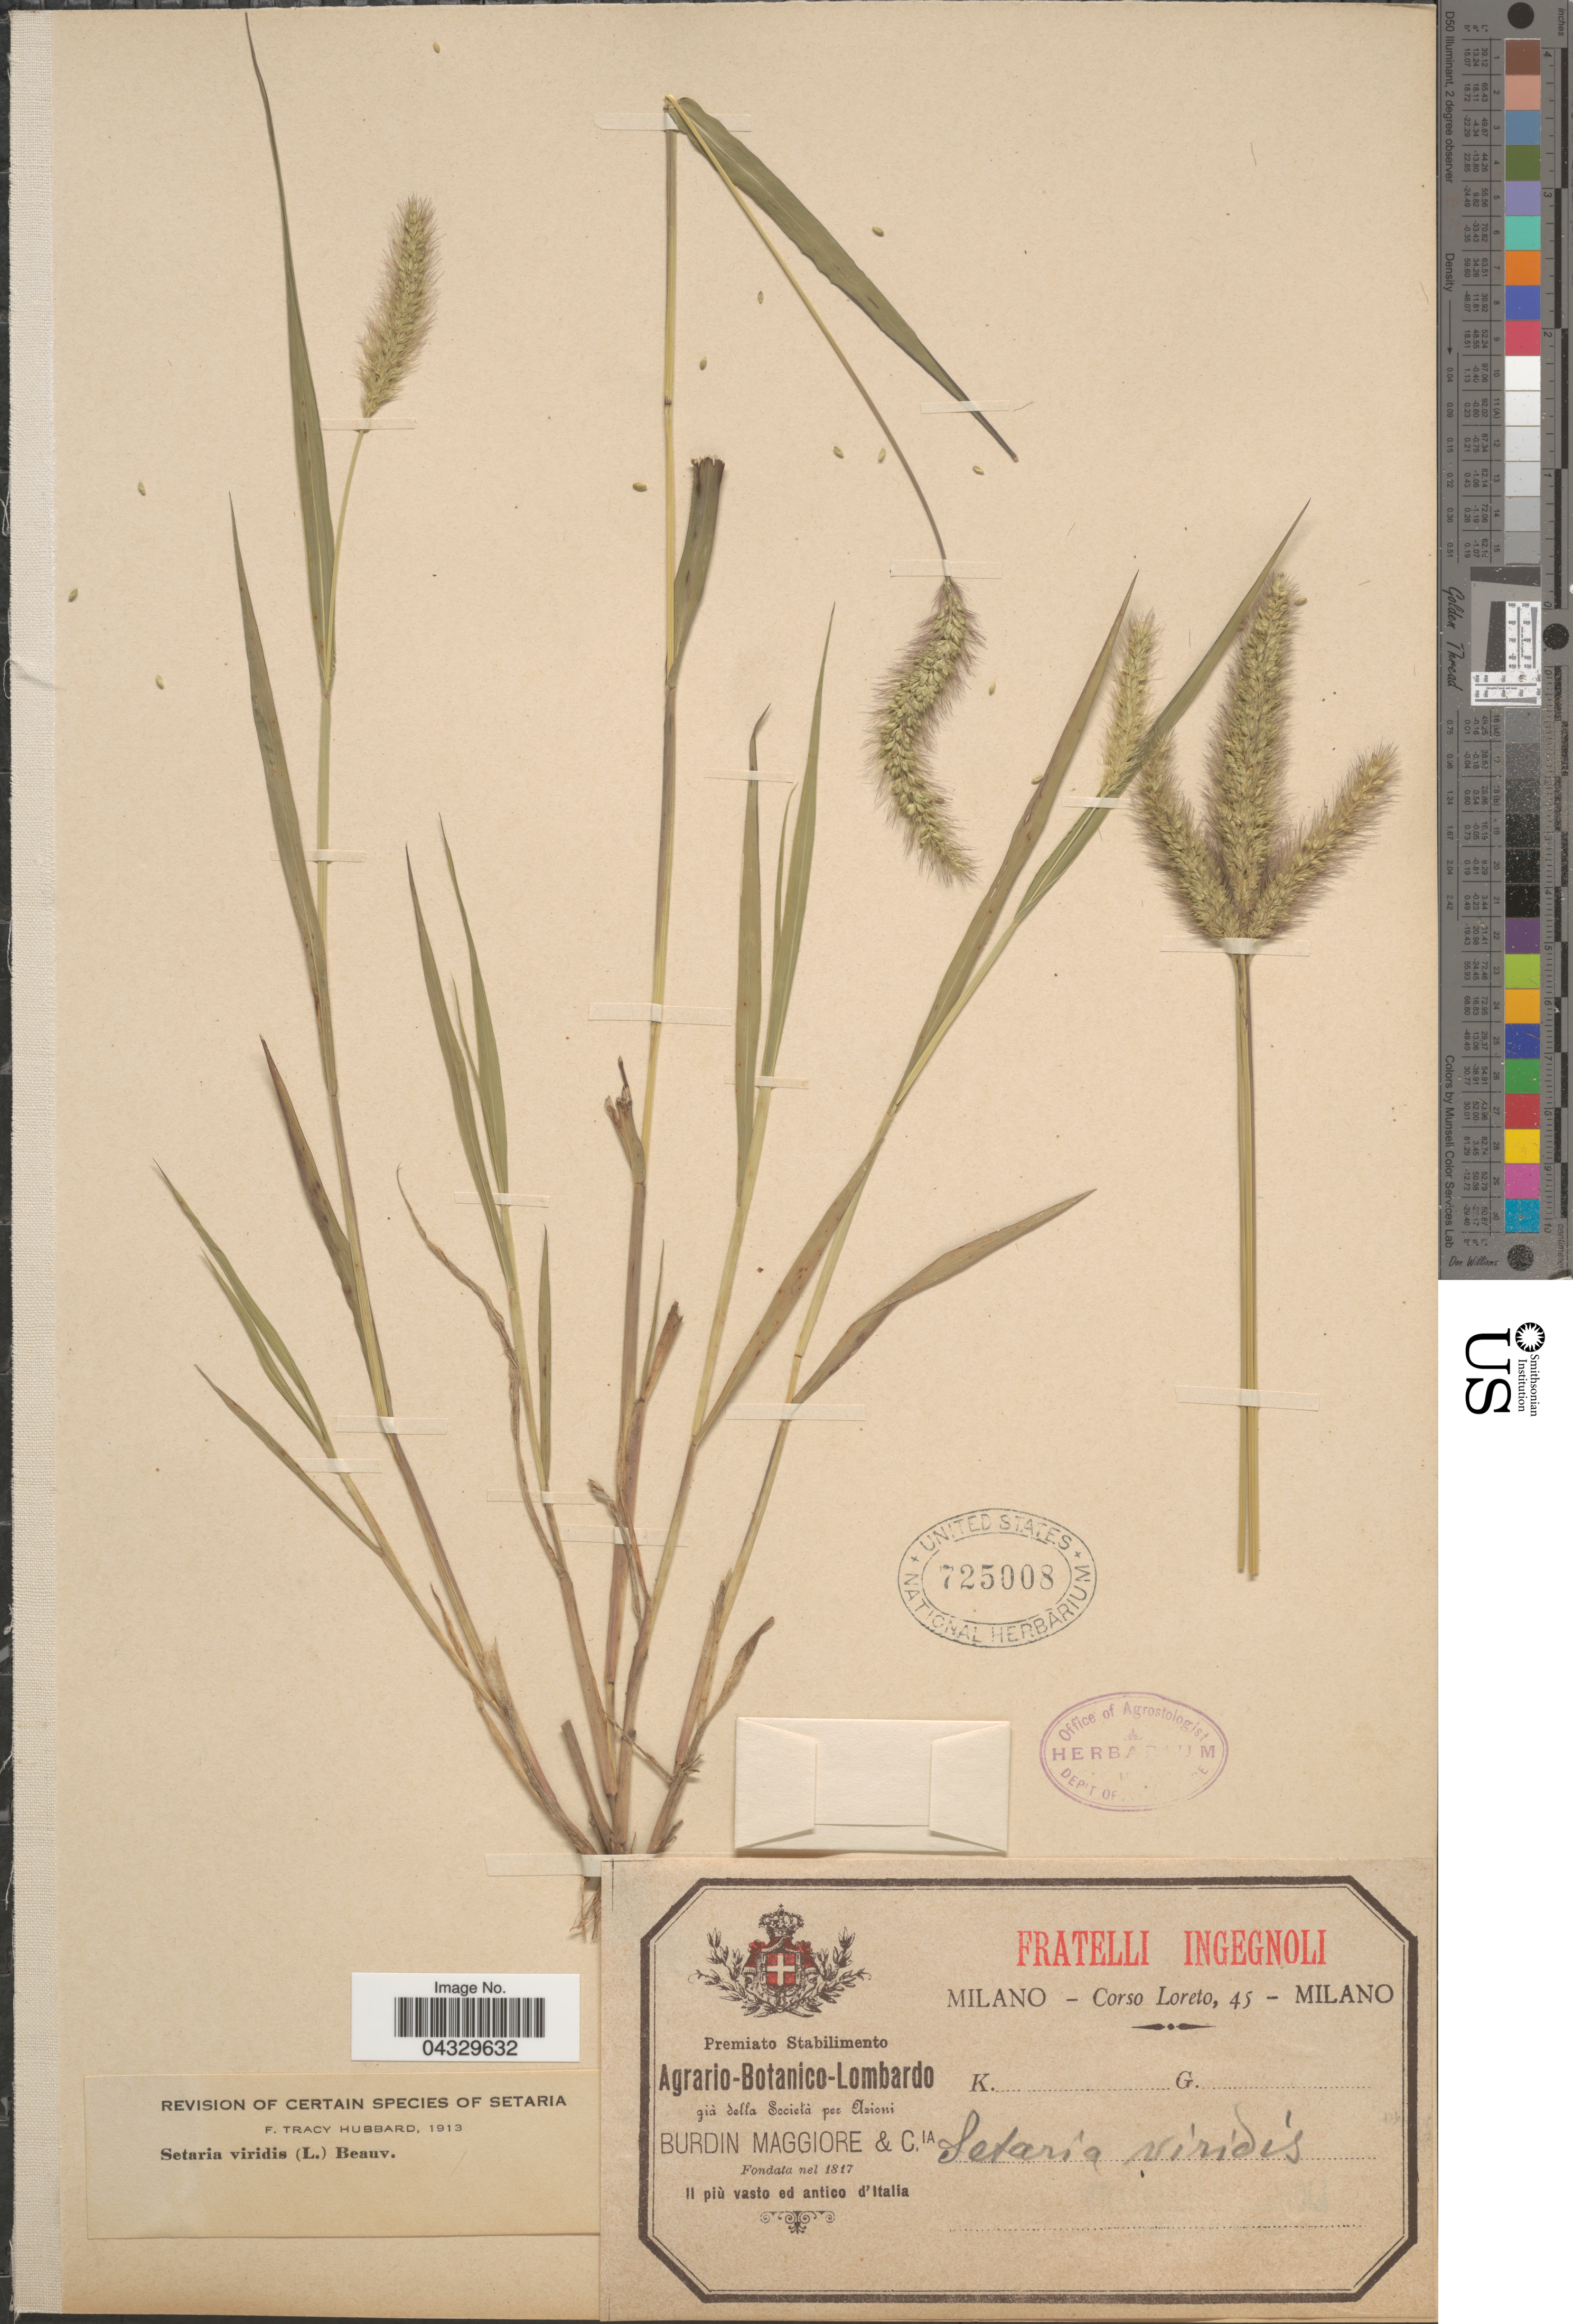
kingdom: Plantae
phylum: Tracheophyta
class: Liliopsida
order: Poales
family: Poaceae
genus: Setaria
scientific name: Setaria viridis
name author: (L.) P. Beauv.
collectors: Loreto, C.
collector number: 45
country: Italy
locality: Il più vasto ed antico d'Italia.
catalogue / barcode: US 725008